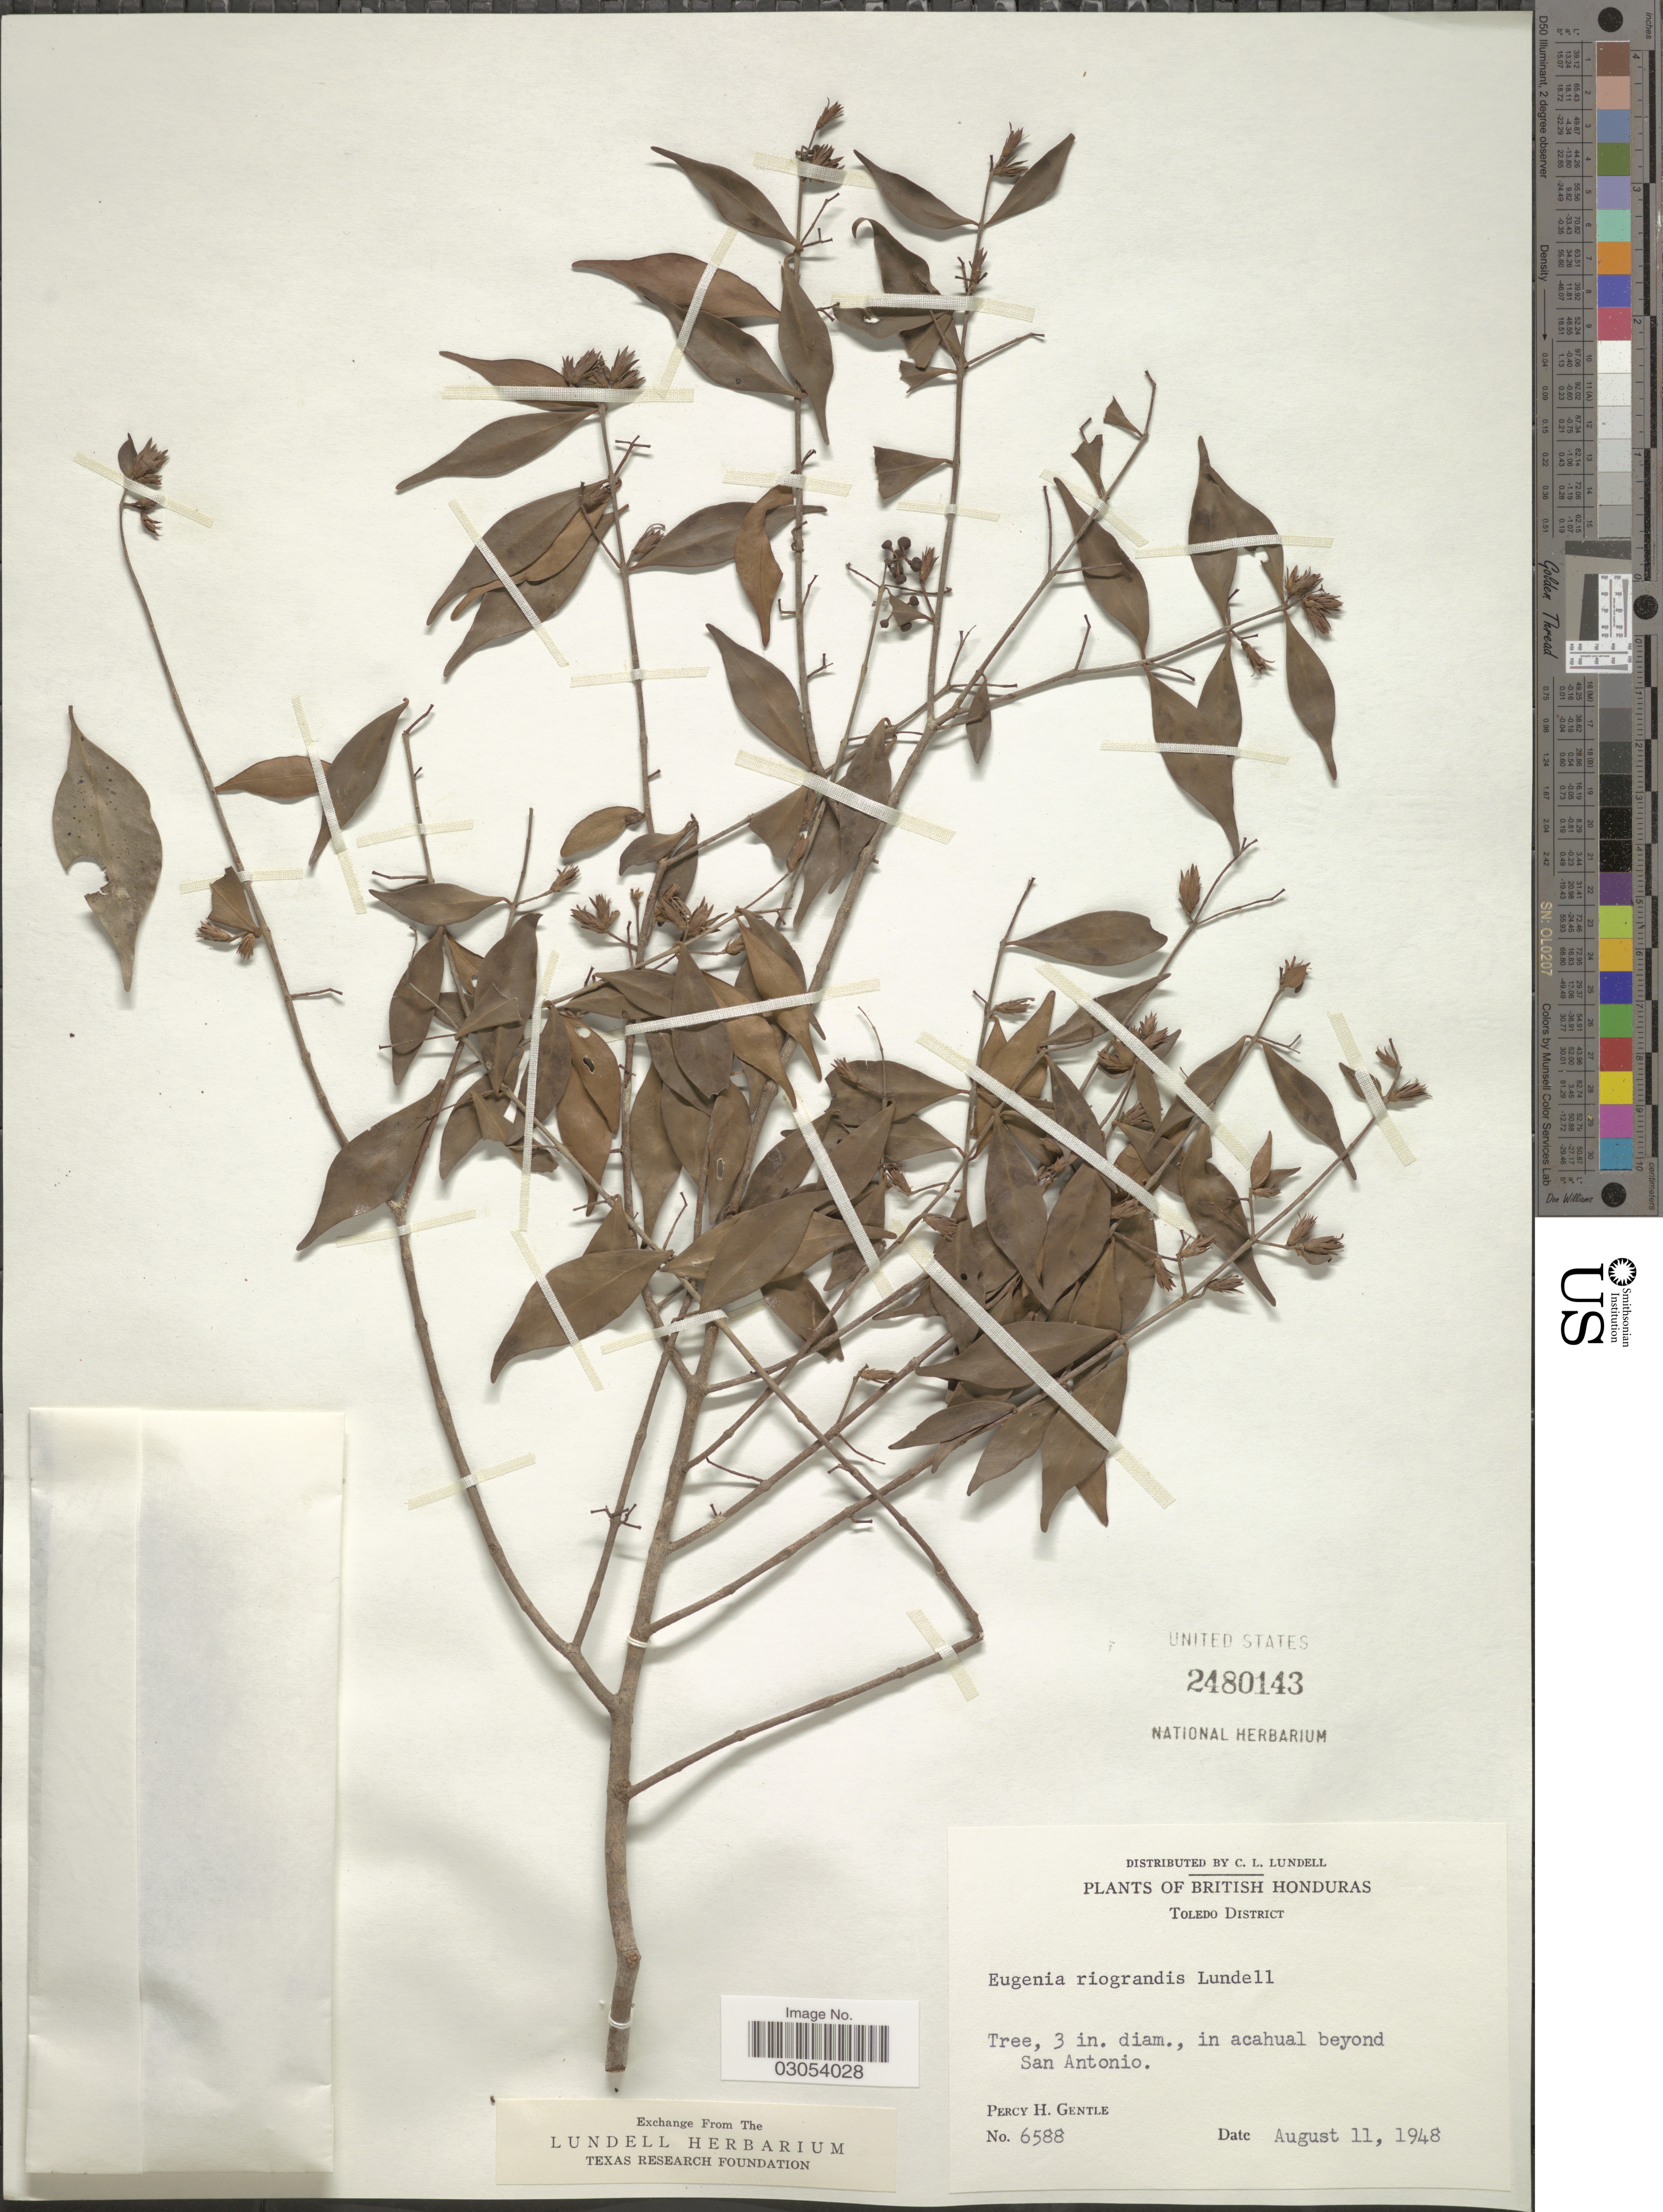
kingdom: Plantae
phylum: Tracheophyta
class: Magnoliopsida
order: Myrtales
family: Myrtaceae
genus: Eugenia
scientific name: Eugenia riograndis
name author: Lundell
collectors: P. H. Gentle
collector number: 6588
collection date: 1948-08-11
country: Belize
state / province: Toledo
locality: British Honduras. Toledo District. In acahual beyond San Antonio.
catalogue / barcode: US 2480143